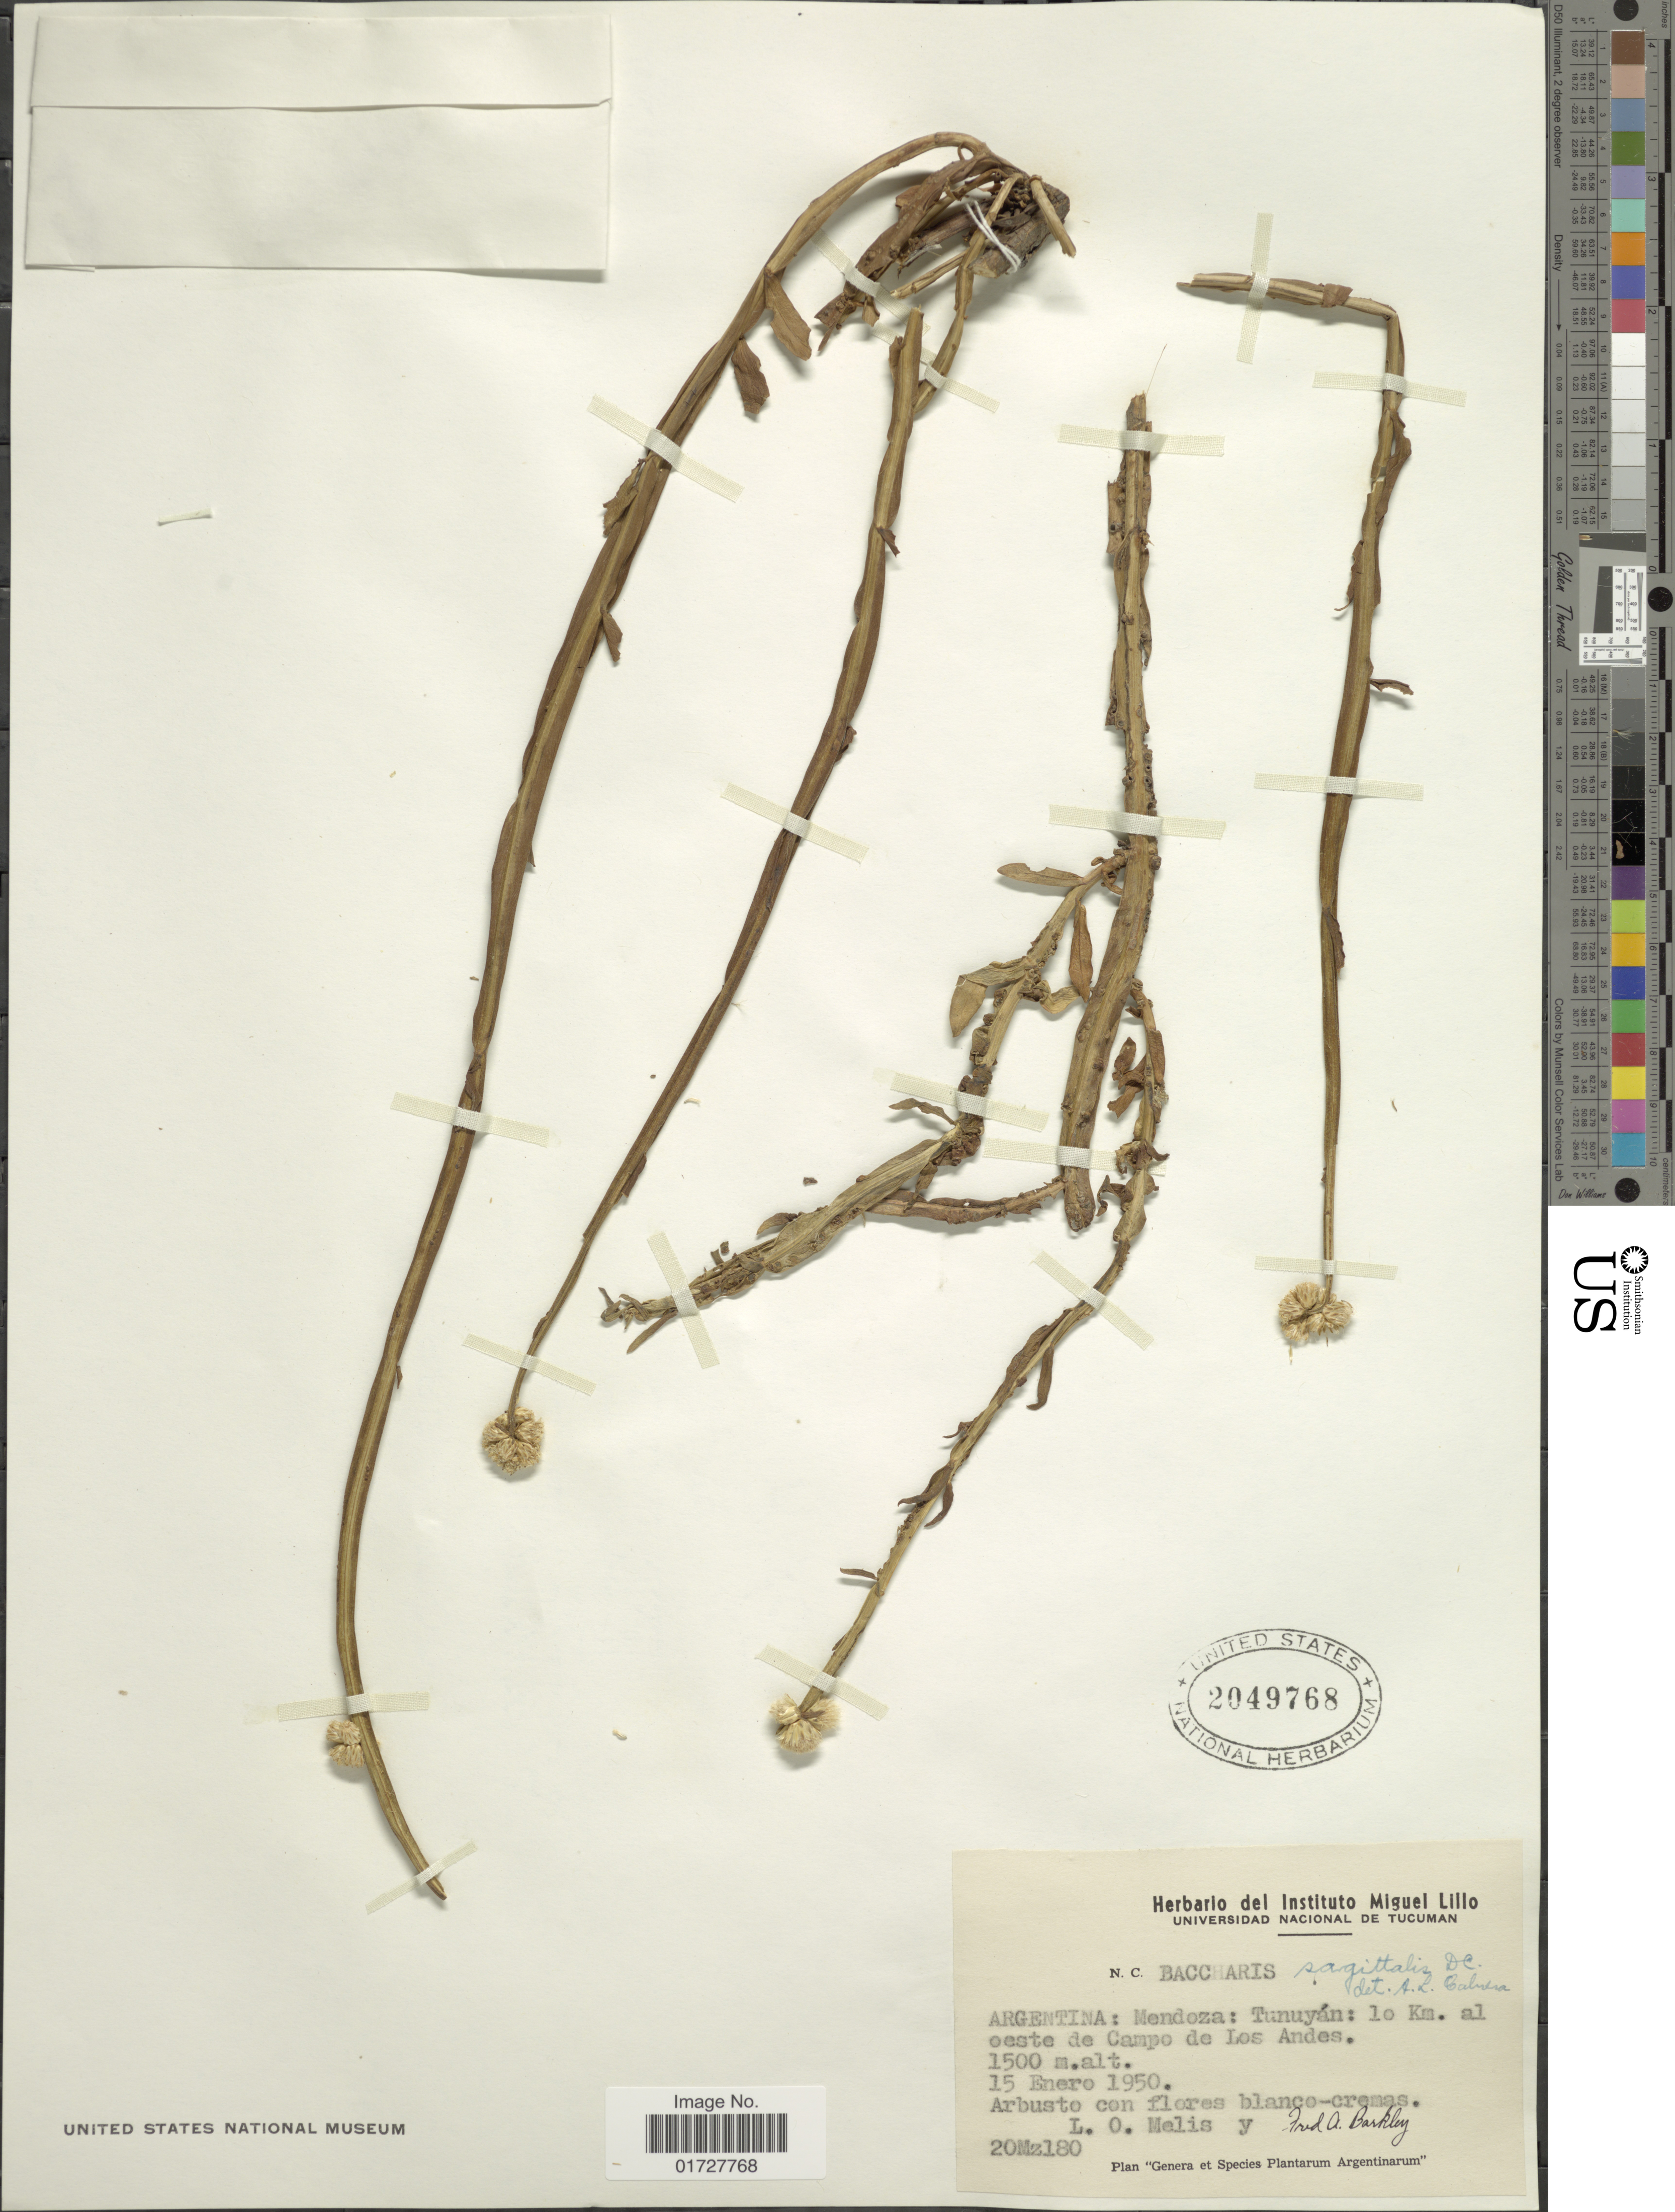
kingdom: Plantae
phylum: Tracheophyta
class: Magnoliopsida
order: Asterales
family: Asteraceae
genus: Baccharis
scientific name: Baccharis sagittalis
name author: (Less.) DC.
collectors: L. Melis & F. A. Barkley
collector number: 20Mz180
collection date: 1950-01-15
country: Argentina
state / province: Mendoza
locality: Tunuyan, 10 km al oeste de Campo de Los Andes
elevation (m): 1500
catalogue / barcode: US 2049768